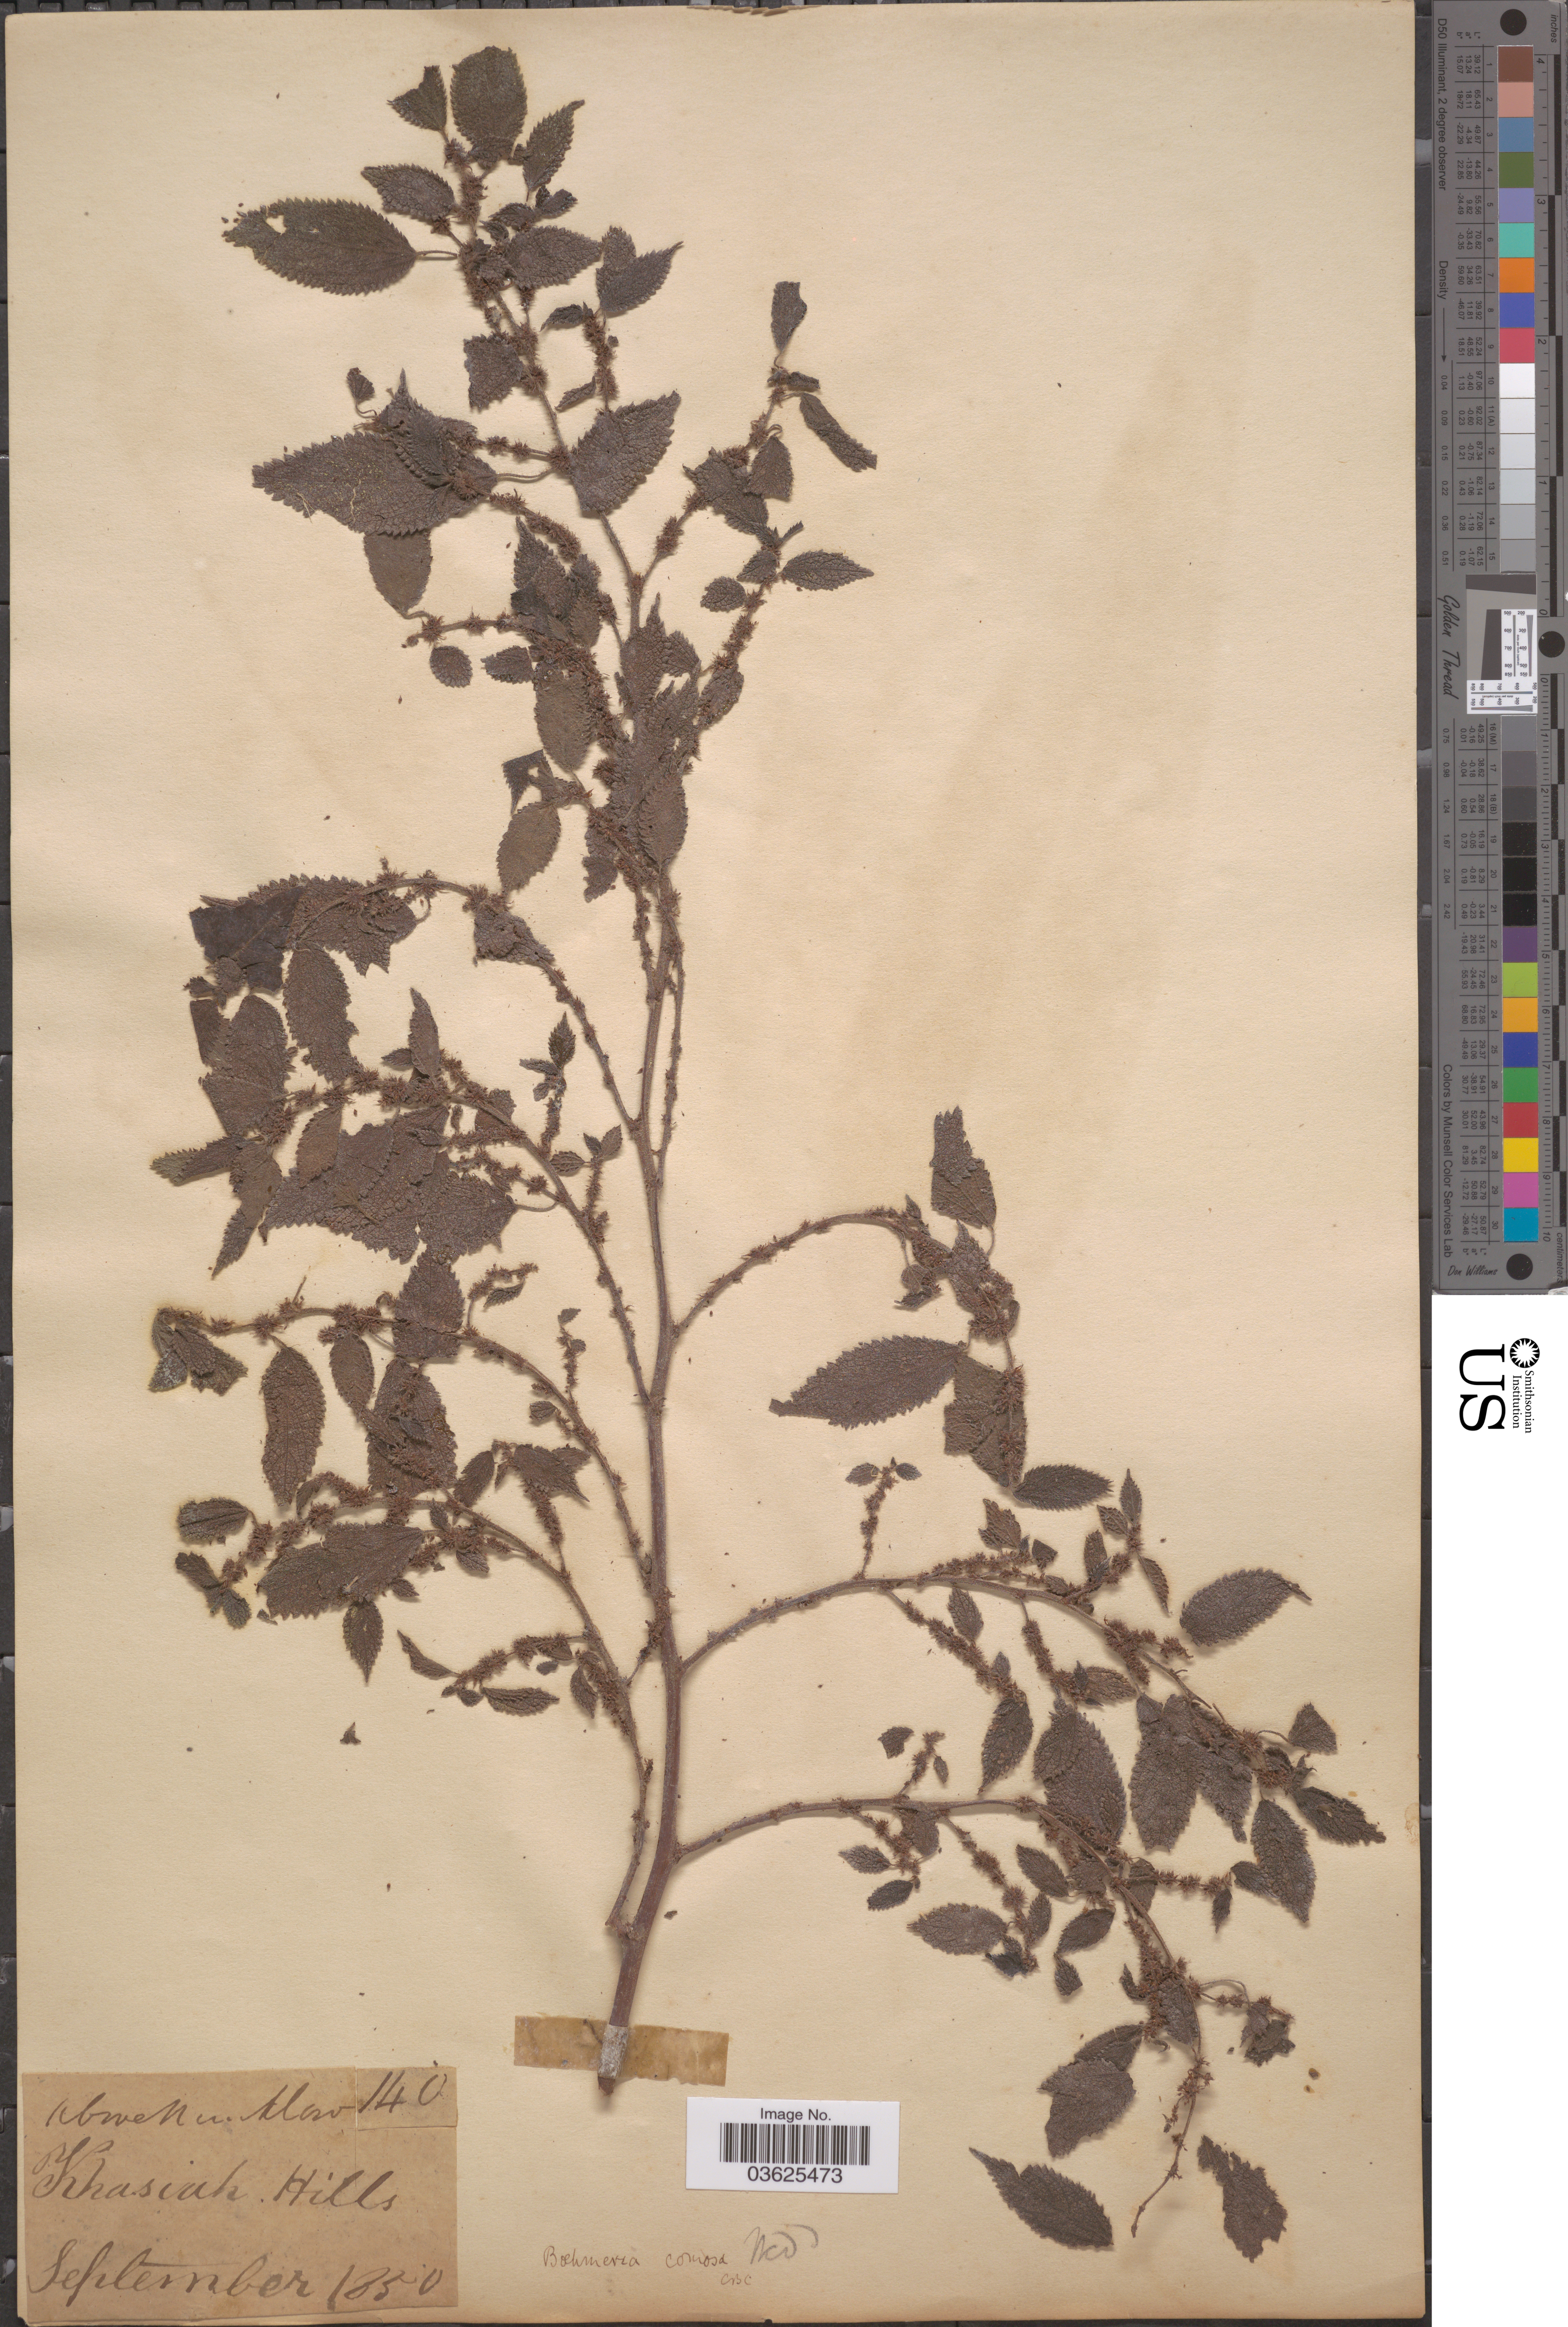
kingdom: Plantae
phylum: Tracheophyta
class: Magnoliopsida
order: Rosales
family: Urticaceae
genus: Boehmeria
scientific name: Boehmeria comosa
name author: Wedd.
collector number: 140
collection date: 1850-09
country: India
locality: Khasiah Hills.